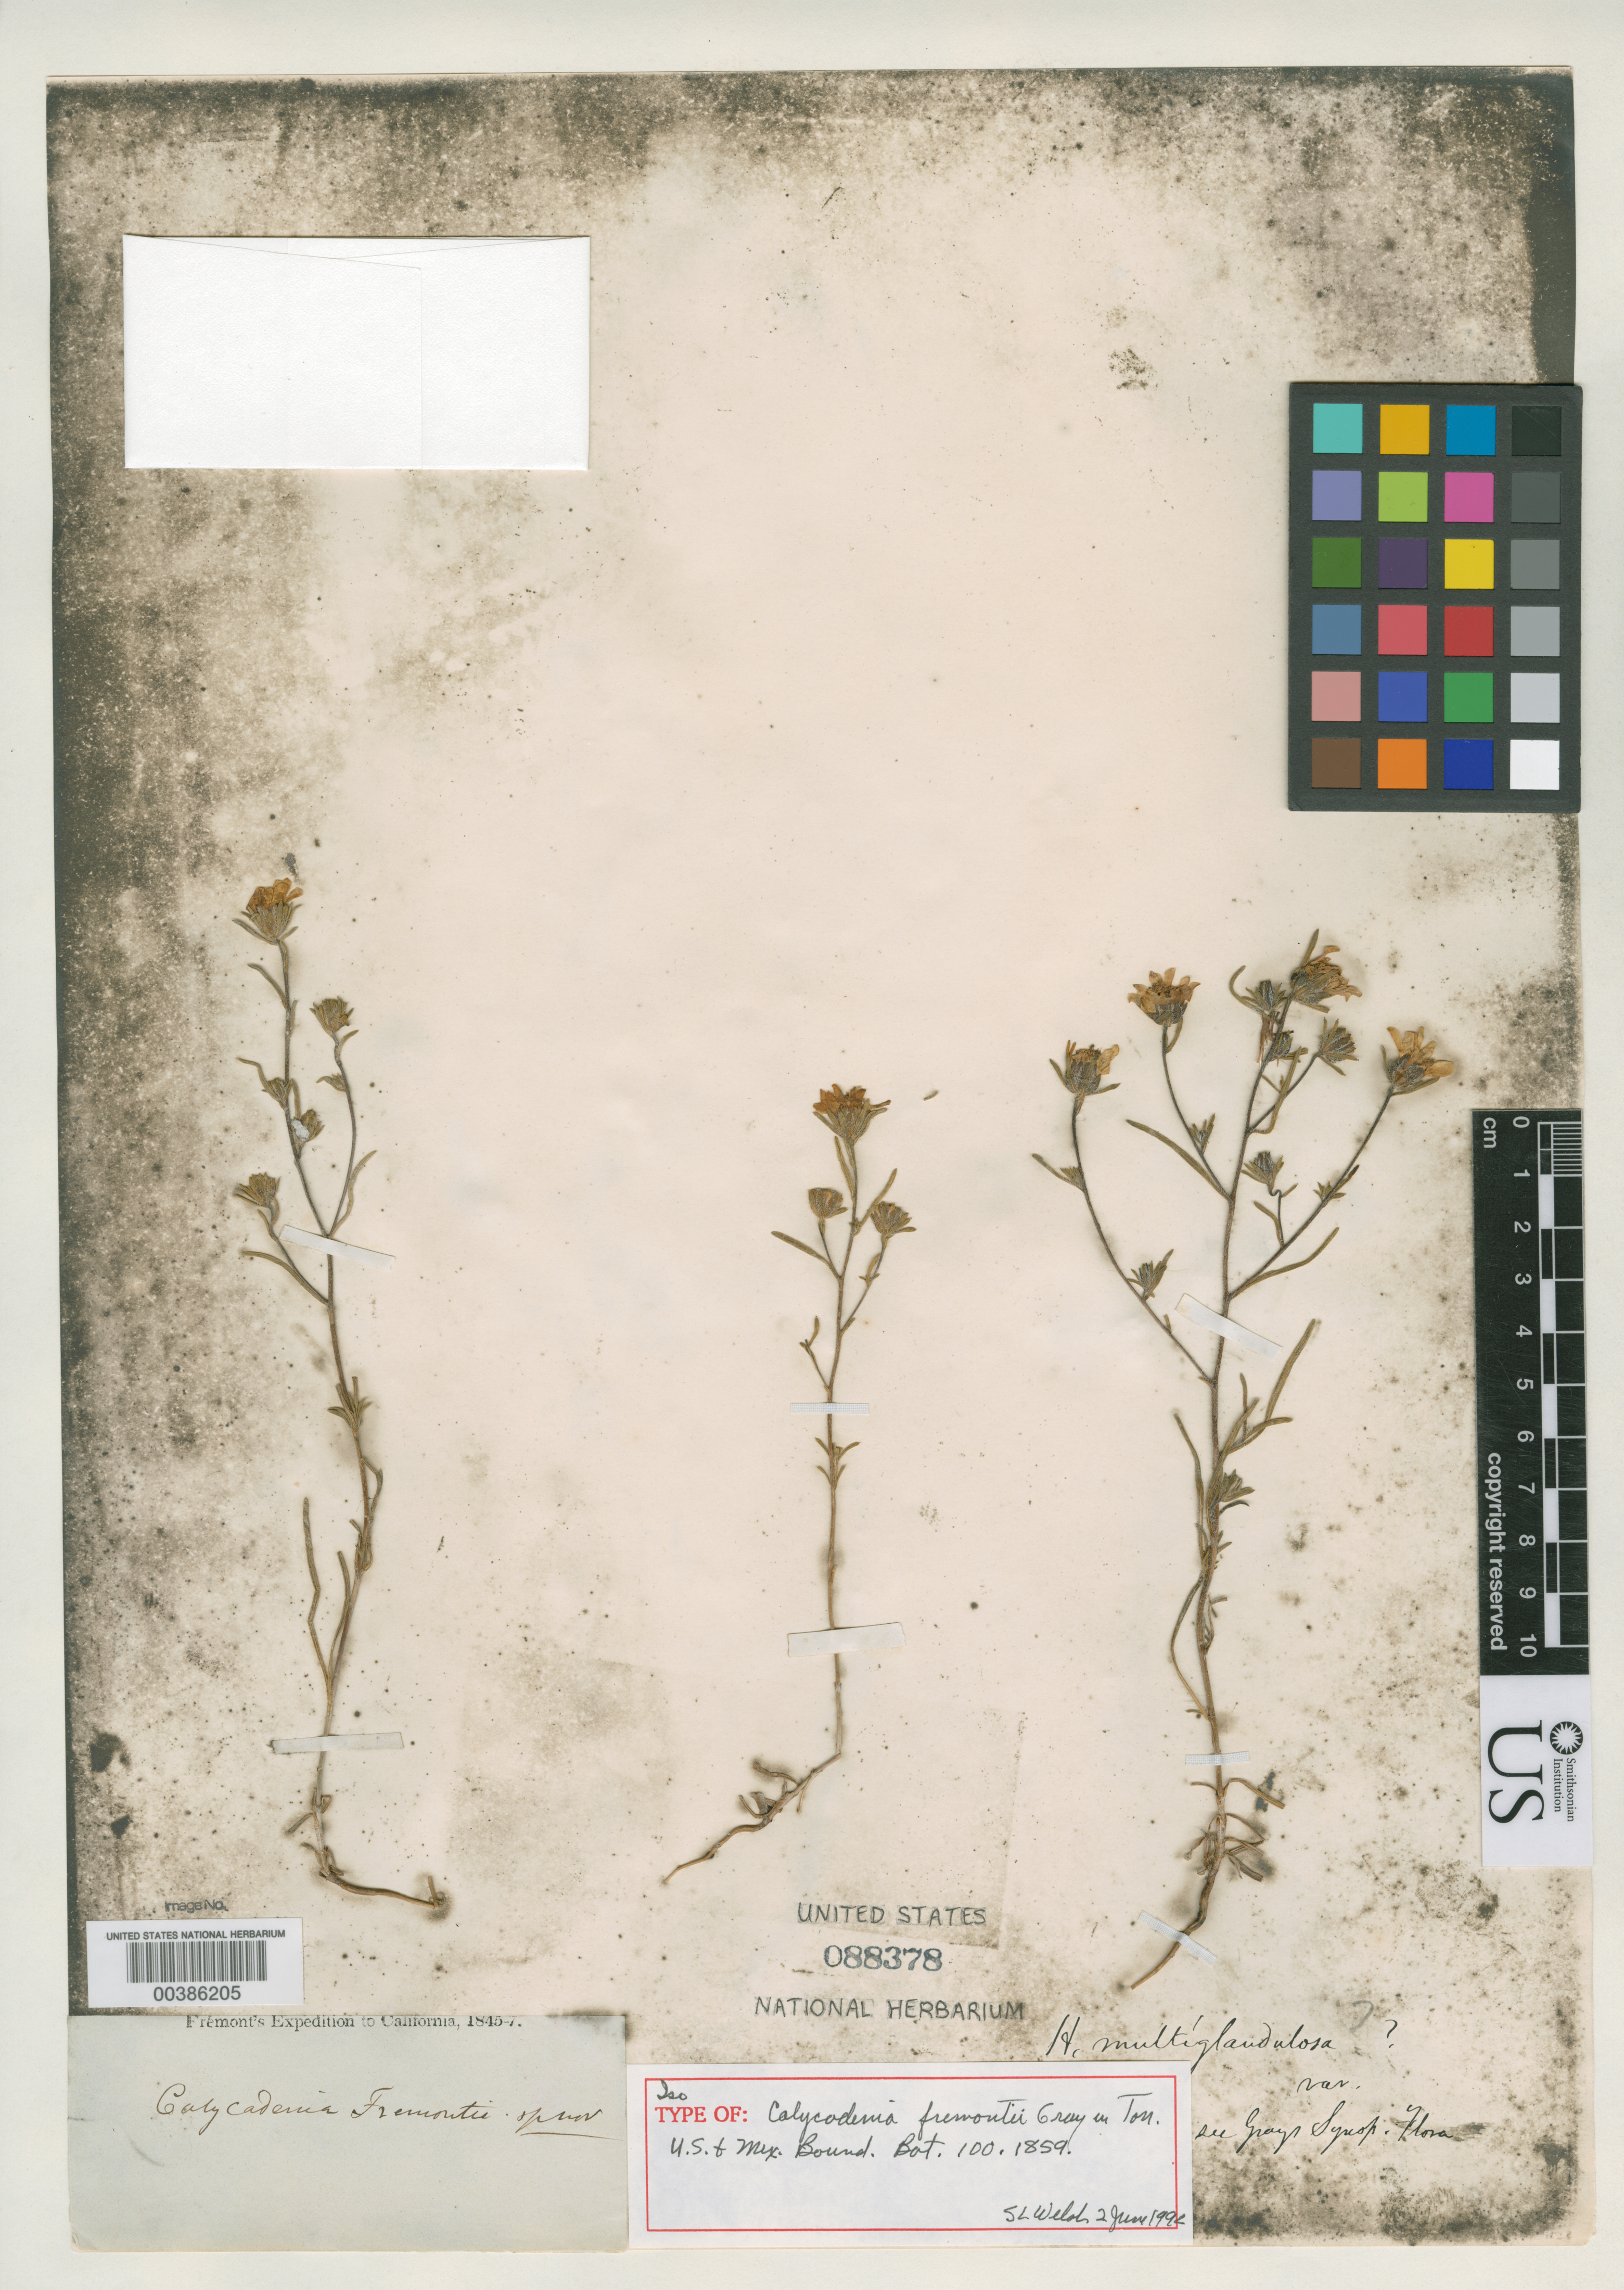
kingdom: Plantae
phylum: Tracheophyta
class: Magnoliopsida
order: Asterales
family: Asteraceae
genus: Calycadenia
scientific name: Calycadenia fremontii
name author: A. Gray in Emory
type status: Isotype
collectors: J. C. Frémont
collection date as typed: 1845 to -- --- 1847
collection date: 1845/1847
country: United States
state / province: California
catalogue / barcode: US 88378